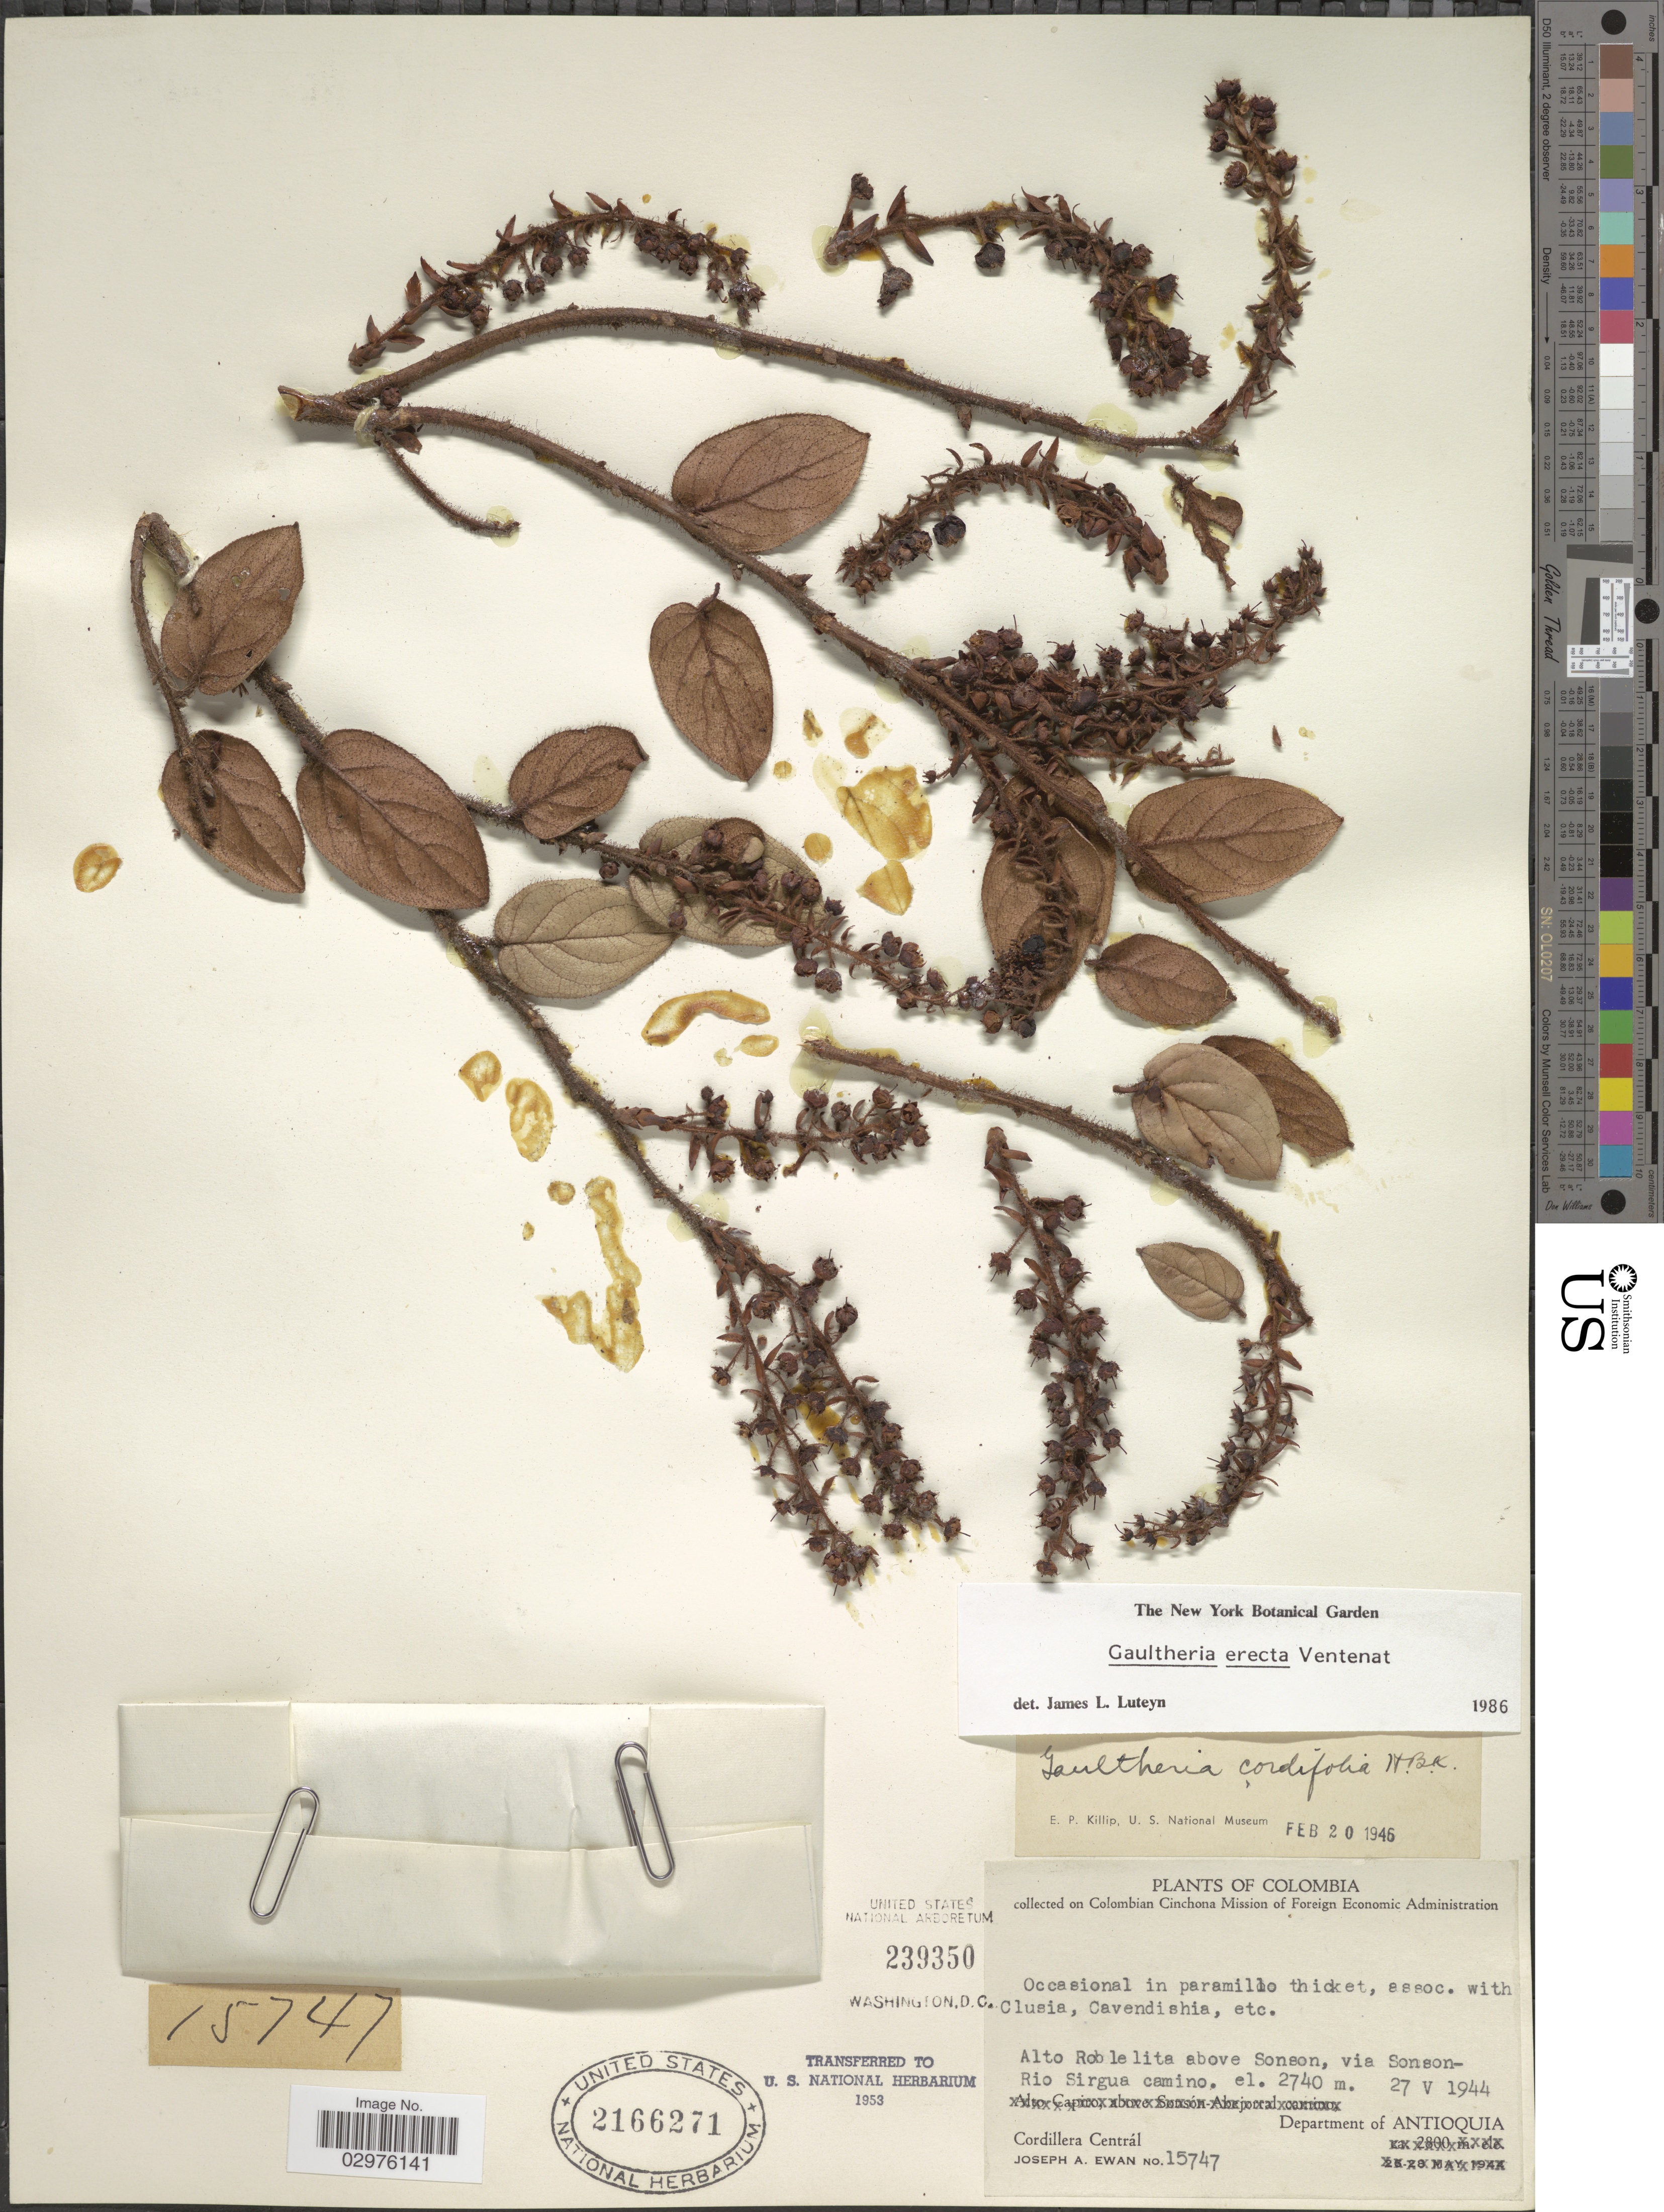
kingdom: Plantae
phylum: Tracheophyta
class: Magnoliopsida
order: Ericales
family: Ericaceae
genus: Gaultheria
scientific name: Gaultheria erecta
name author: Vent.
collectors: J. A. Ewan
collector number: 15747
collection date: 1944-05-27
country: Colombia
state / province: Antioquia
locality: Alto Roblelita above Sonson, via Sonson-Rio Sirgua camino. Department of Antioquia. Cordillera Centrál.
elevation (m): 2740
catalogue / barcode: US 2166271